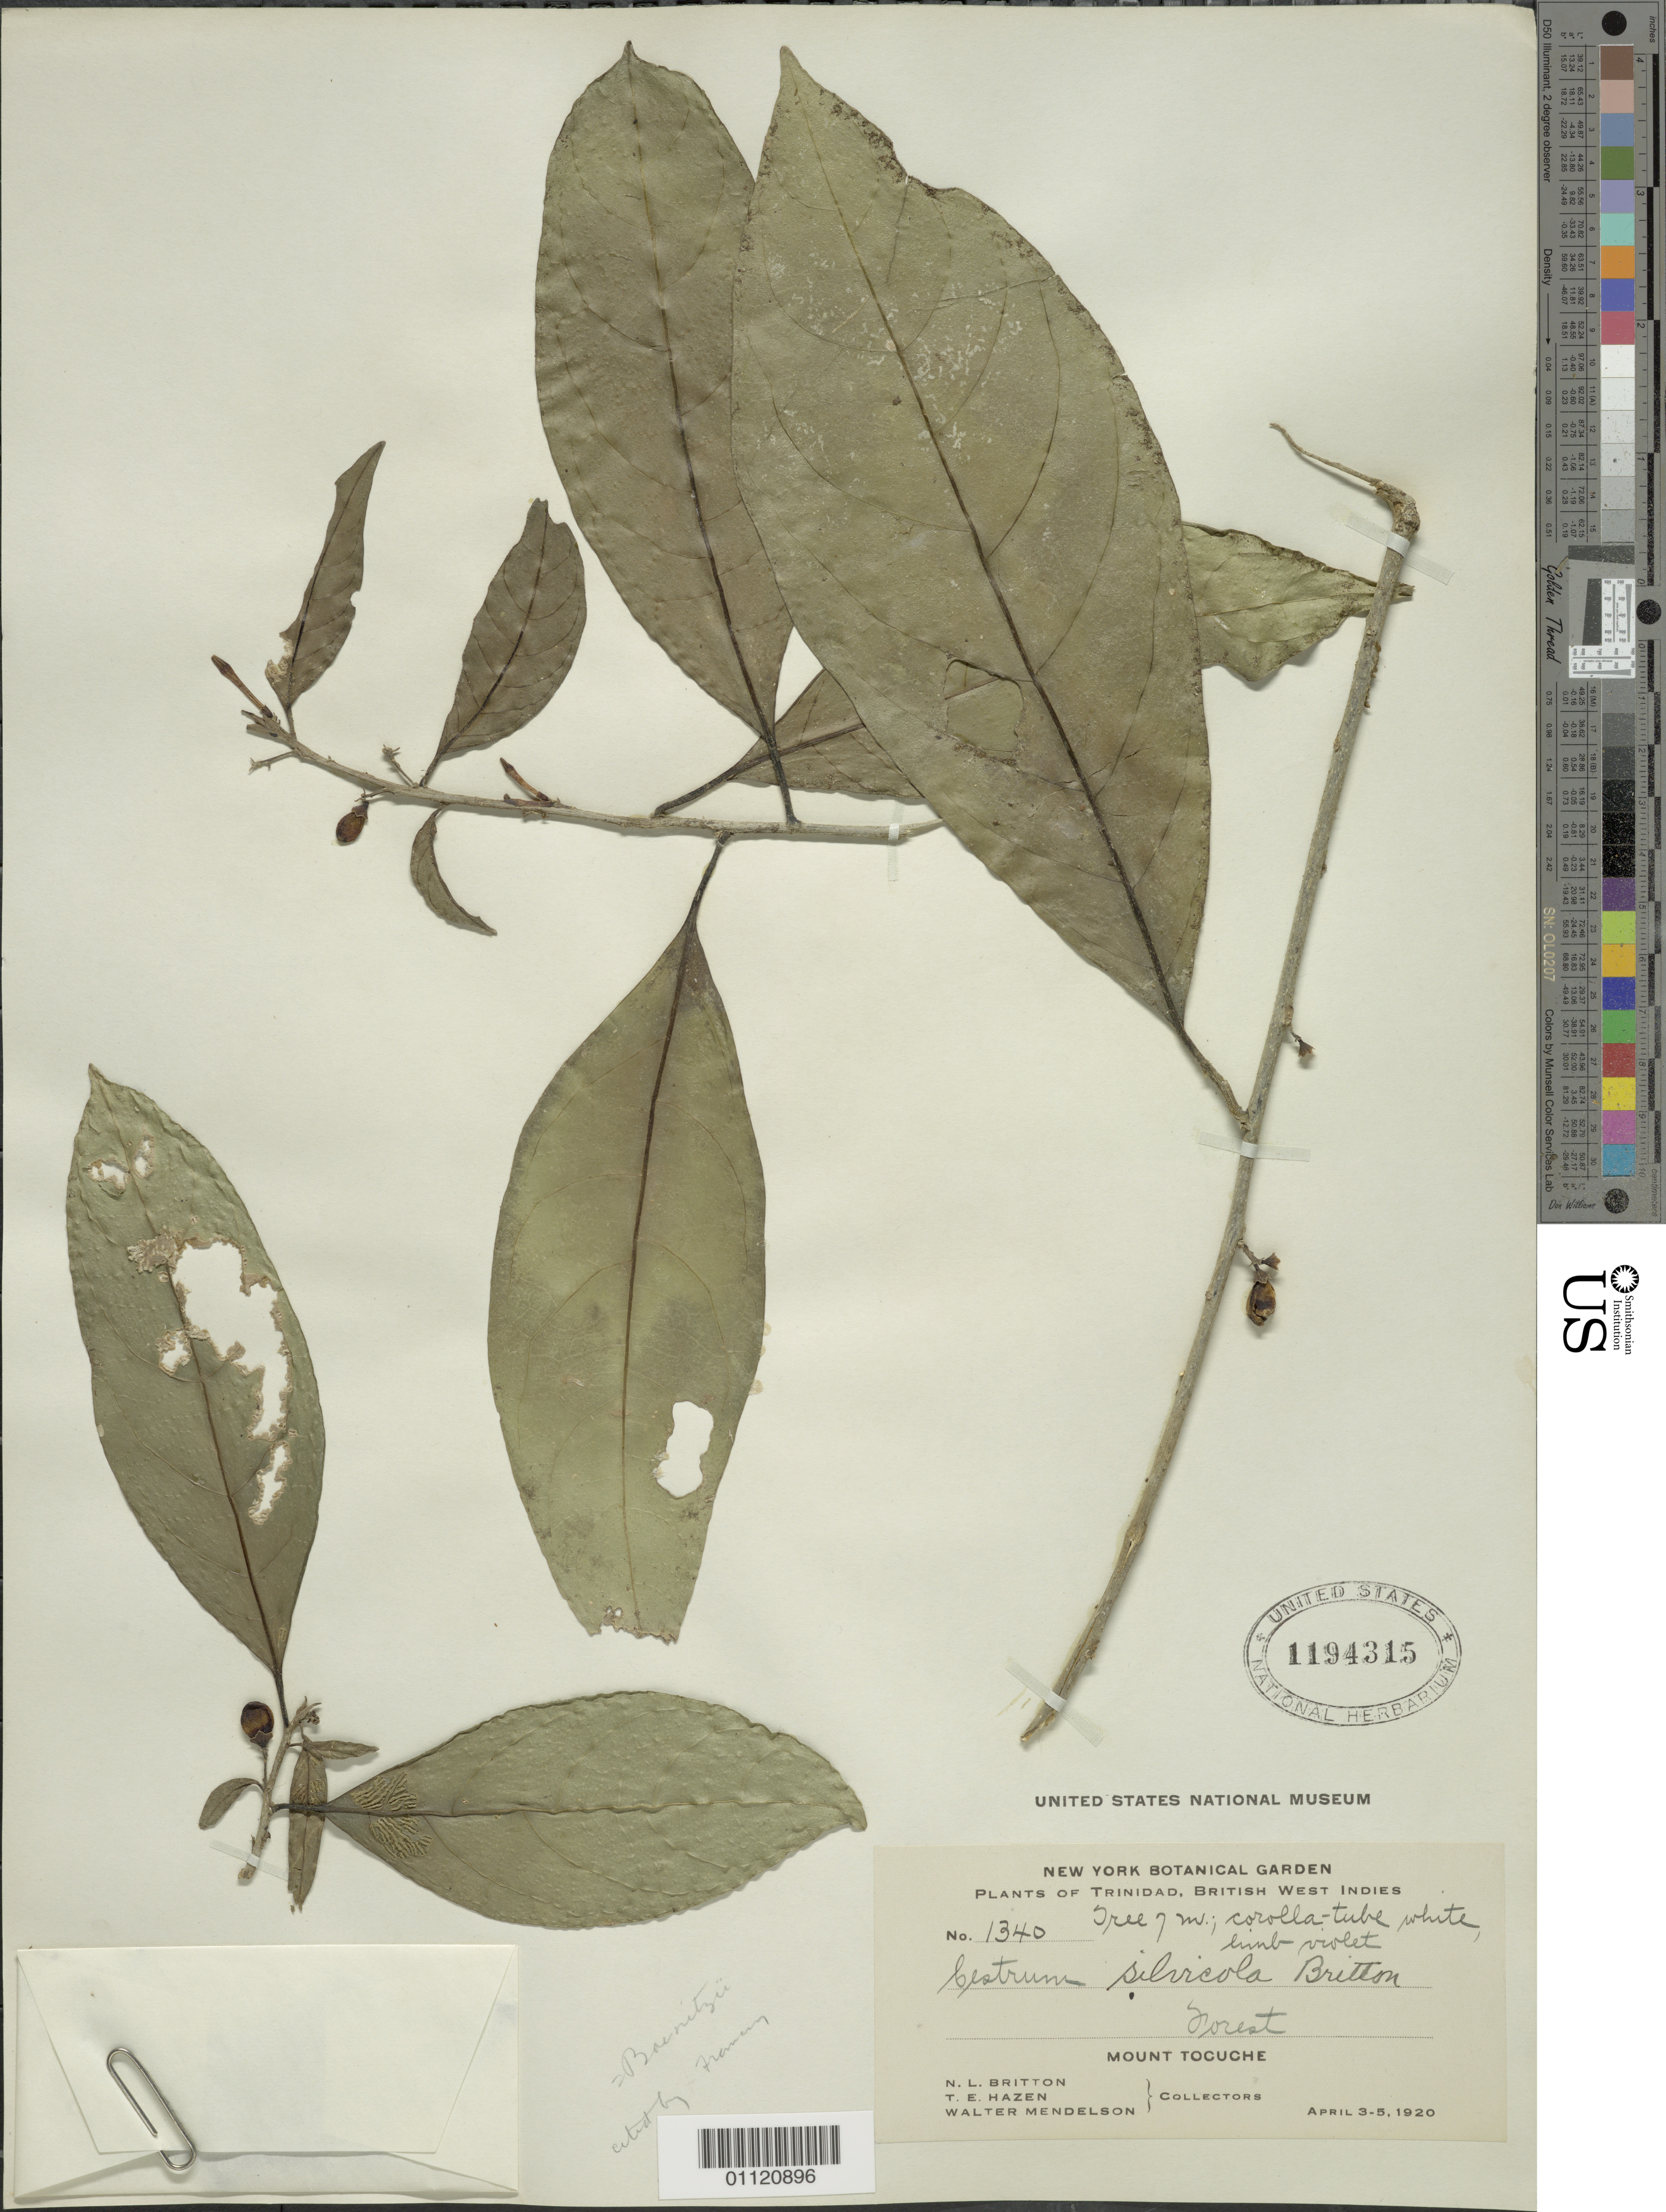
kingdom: Plantae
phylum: Tracheophyta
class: Magnoliopsida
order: Solanales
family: Solanaceae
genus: Cestrum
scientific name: Cestrum baenitzii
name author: Lingelsh.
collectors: N. Britton, T. E. Hazen & W. Mendelson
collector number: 1340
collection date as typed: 03 Apr 1920 to 05 Apr 1920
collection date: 1920-04-03/1920-04-05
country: Trinidad and Tobago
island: Trinidad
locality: Mount Tocuche, forest.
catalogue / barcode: US 1194315